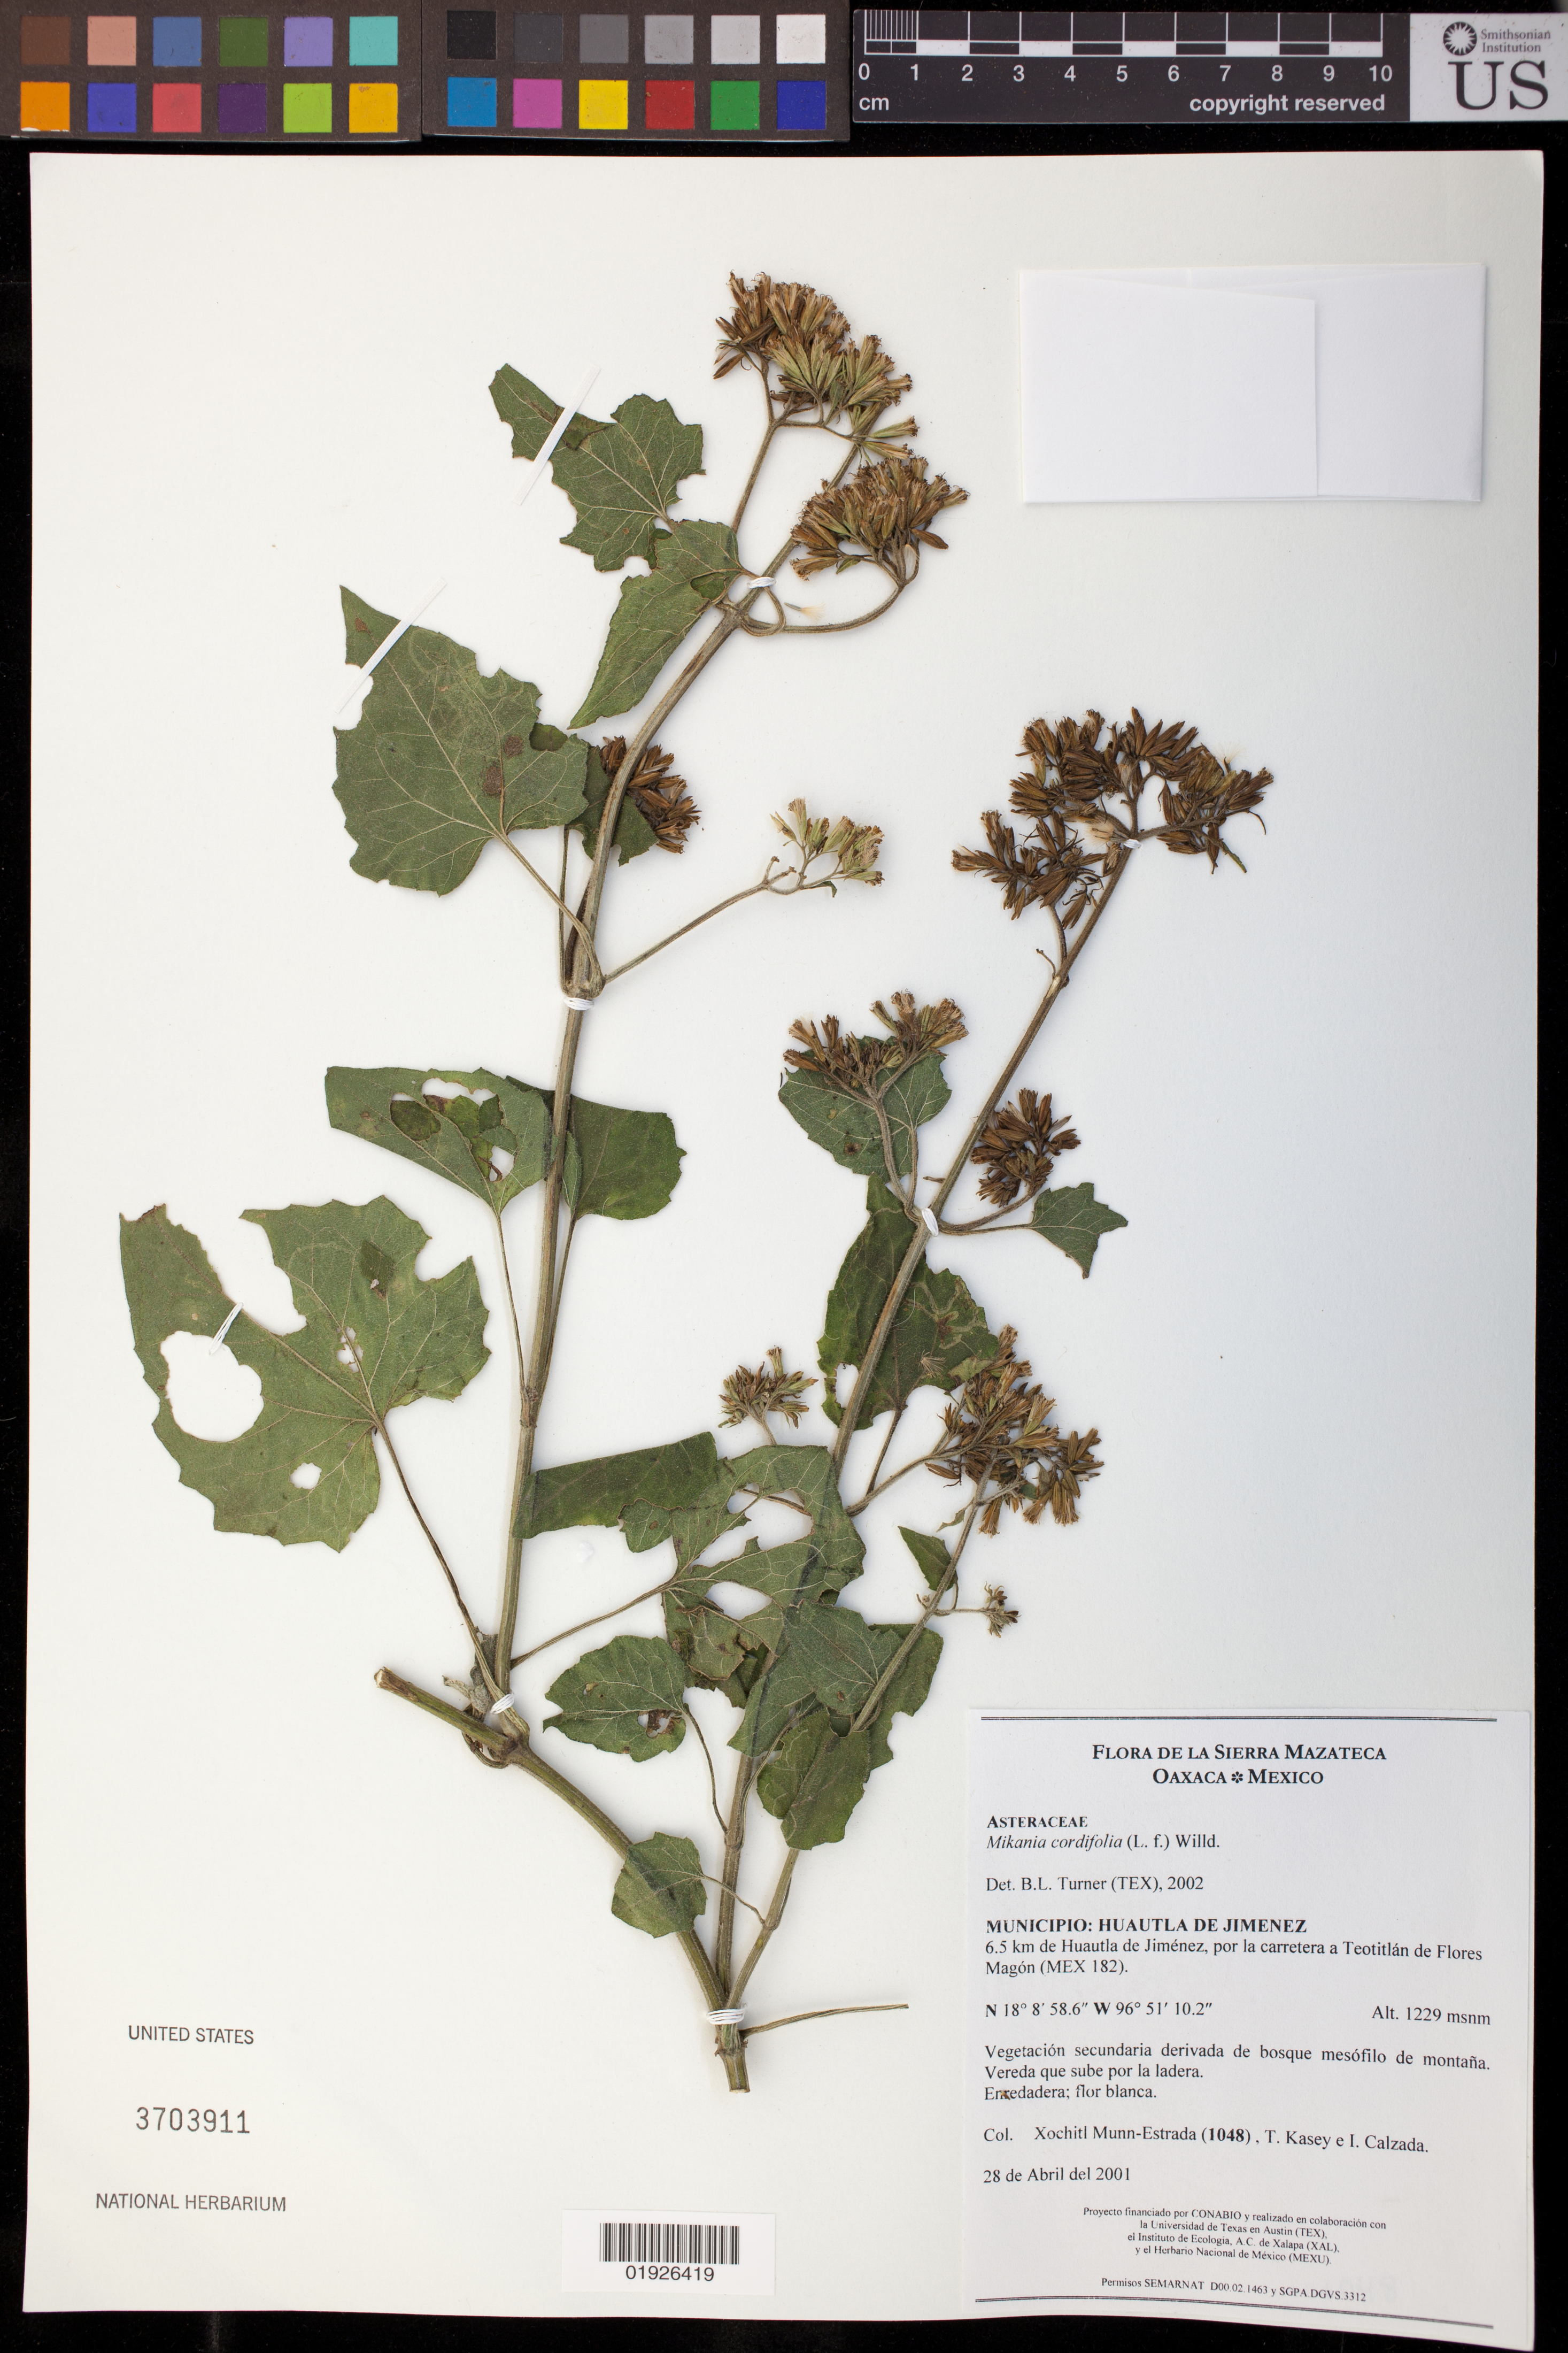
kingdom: Plantae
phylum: Tracheophyta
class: Magnoliopsida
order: Asterales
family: Asteraceae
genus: Mikania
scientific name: Mikania cordifolia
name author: (L. f.) Willd.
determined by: Turner, B. L.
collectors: X. Munn-Estrada, T. Kasey & I. Calzada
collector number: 1048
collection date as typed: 28 de Abril del 2001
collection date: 2001-04-28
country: Mexico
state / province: Oaxaca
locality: Huautla de Jimenez, 6.5 km de Huautla de Jimenez, por la carretera a Teotitlan de Flores Magon (MEX 182).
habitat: Vegetacion secundaria derivada de bosque mesofilo de montana. Vereda que sube por la ladera.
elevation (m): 1229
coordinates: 18 08 58.6 N, 96 51 10.2 W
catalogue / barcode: US 3703911